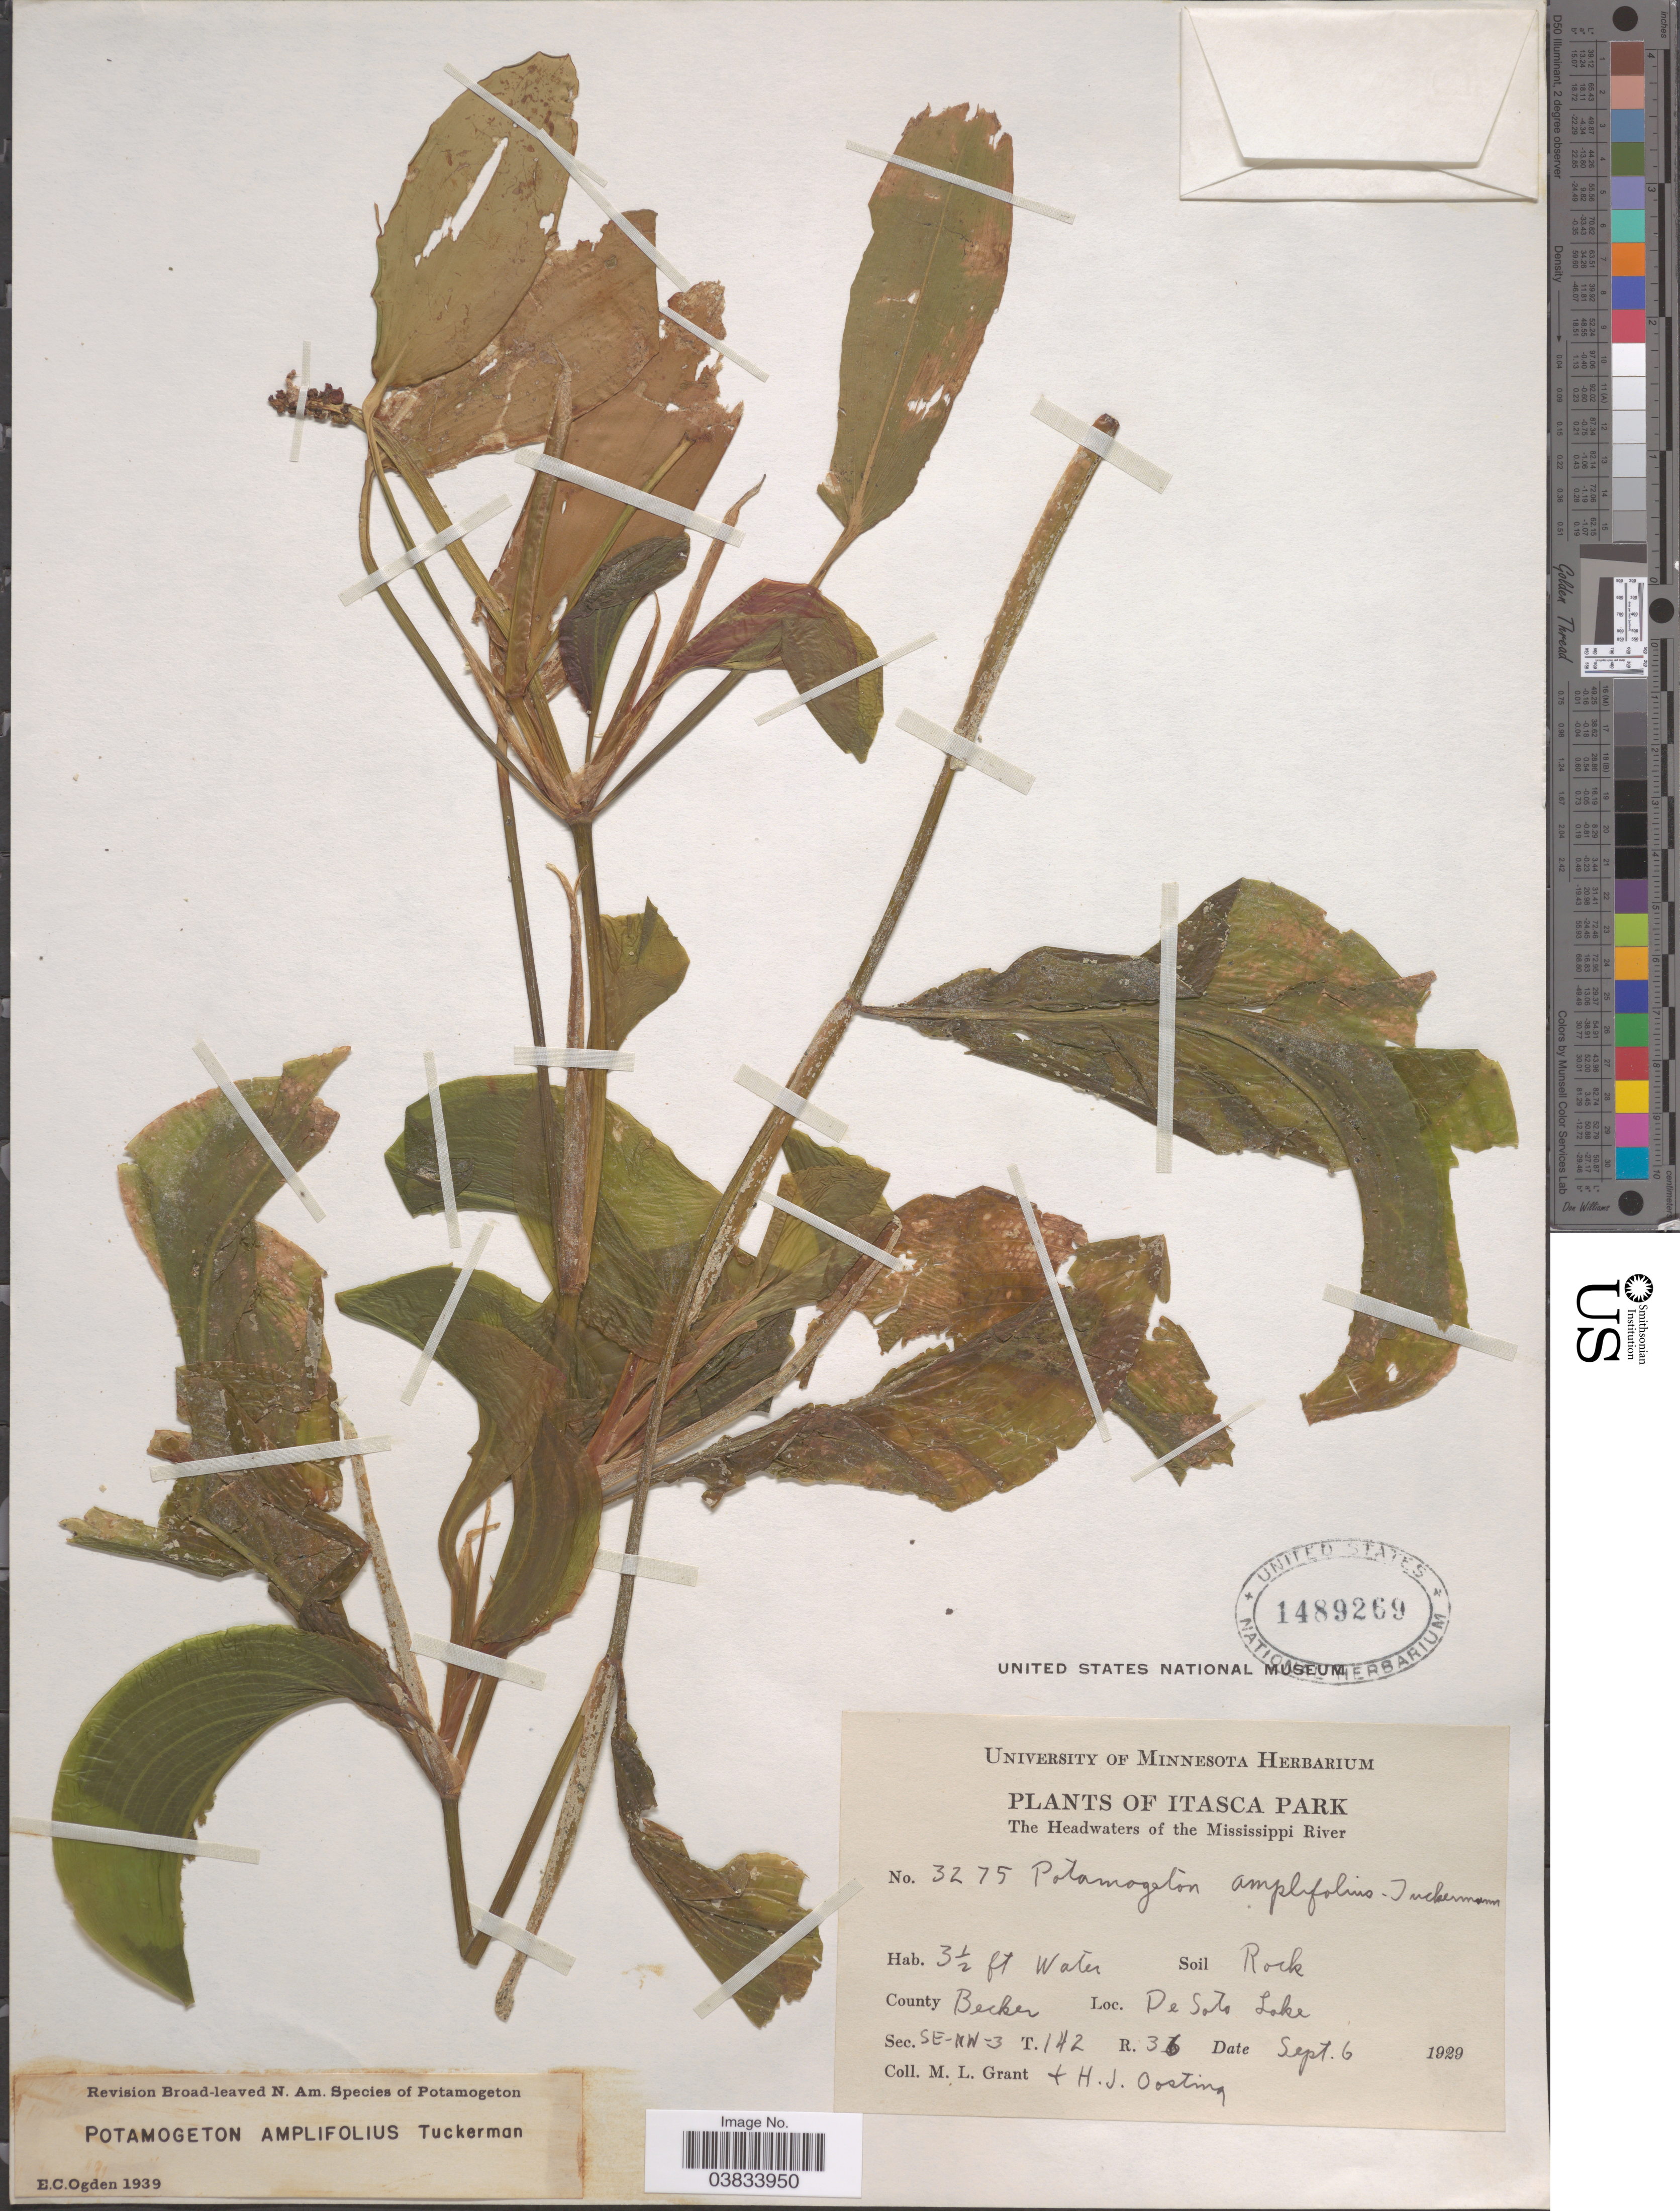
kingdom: Plantae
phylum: Tracheophyta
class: Liliopsida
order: Alismatales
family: Potamogetonaceae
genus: Potamogeton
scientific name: Potamogeton amplifolius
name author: Tuckerm.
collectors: M. L. Grant & H. Oosting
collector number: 3275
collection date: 1929-09-06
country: United States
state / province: Minnesota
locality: Itasca Park. The Headwaters of the Mississippi River. County Becker. De Soto Lake. Sec. SE-NW-3 T.142 R. 36.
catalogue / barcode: US 1489269